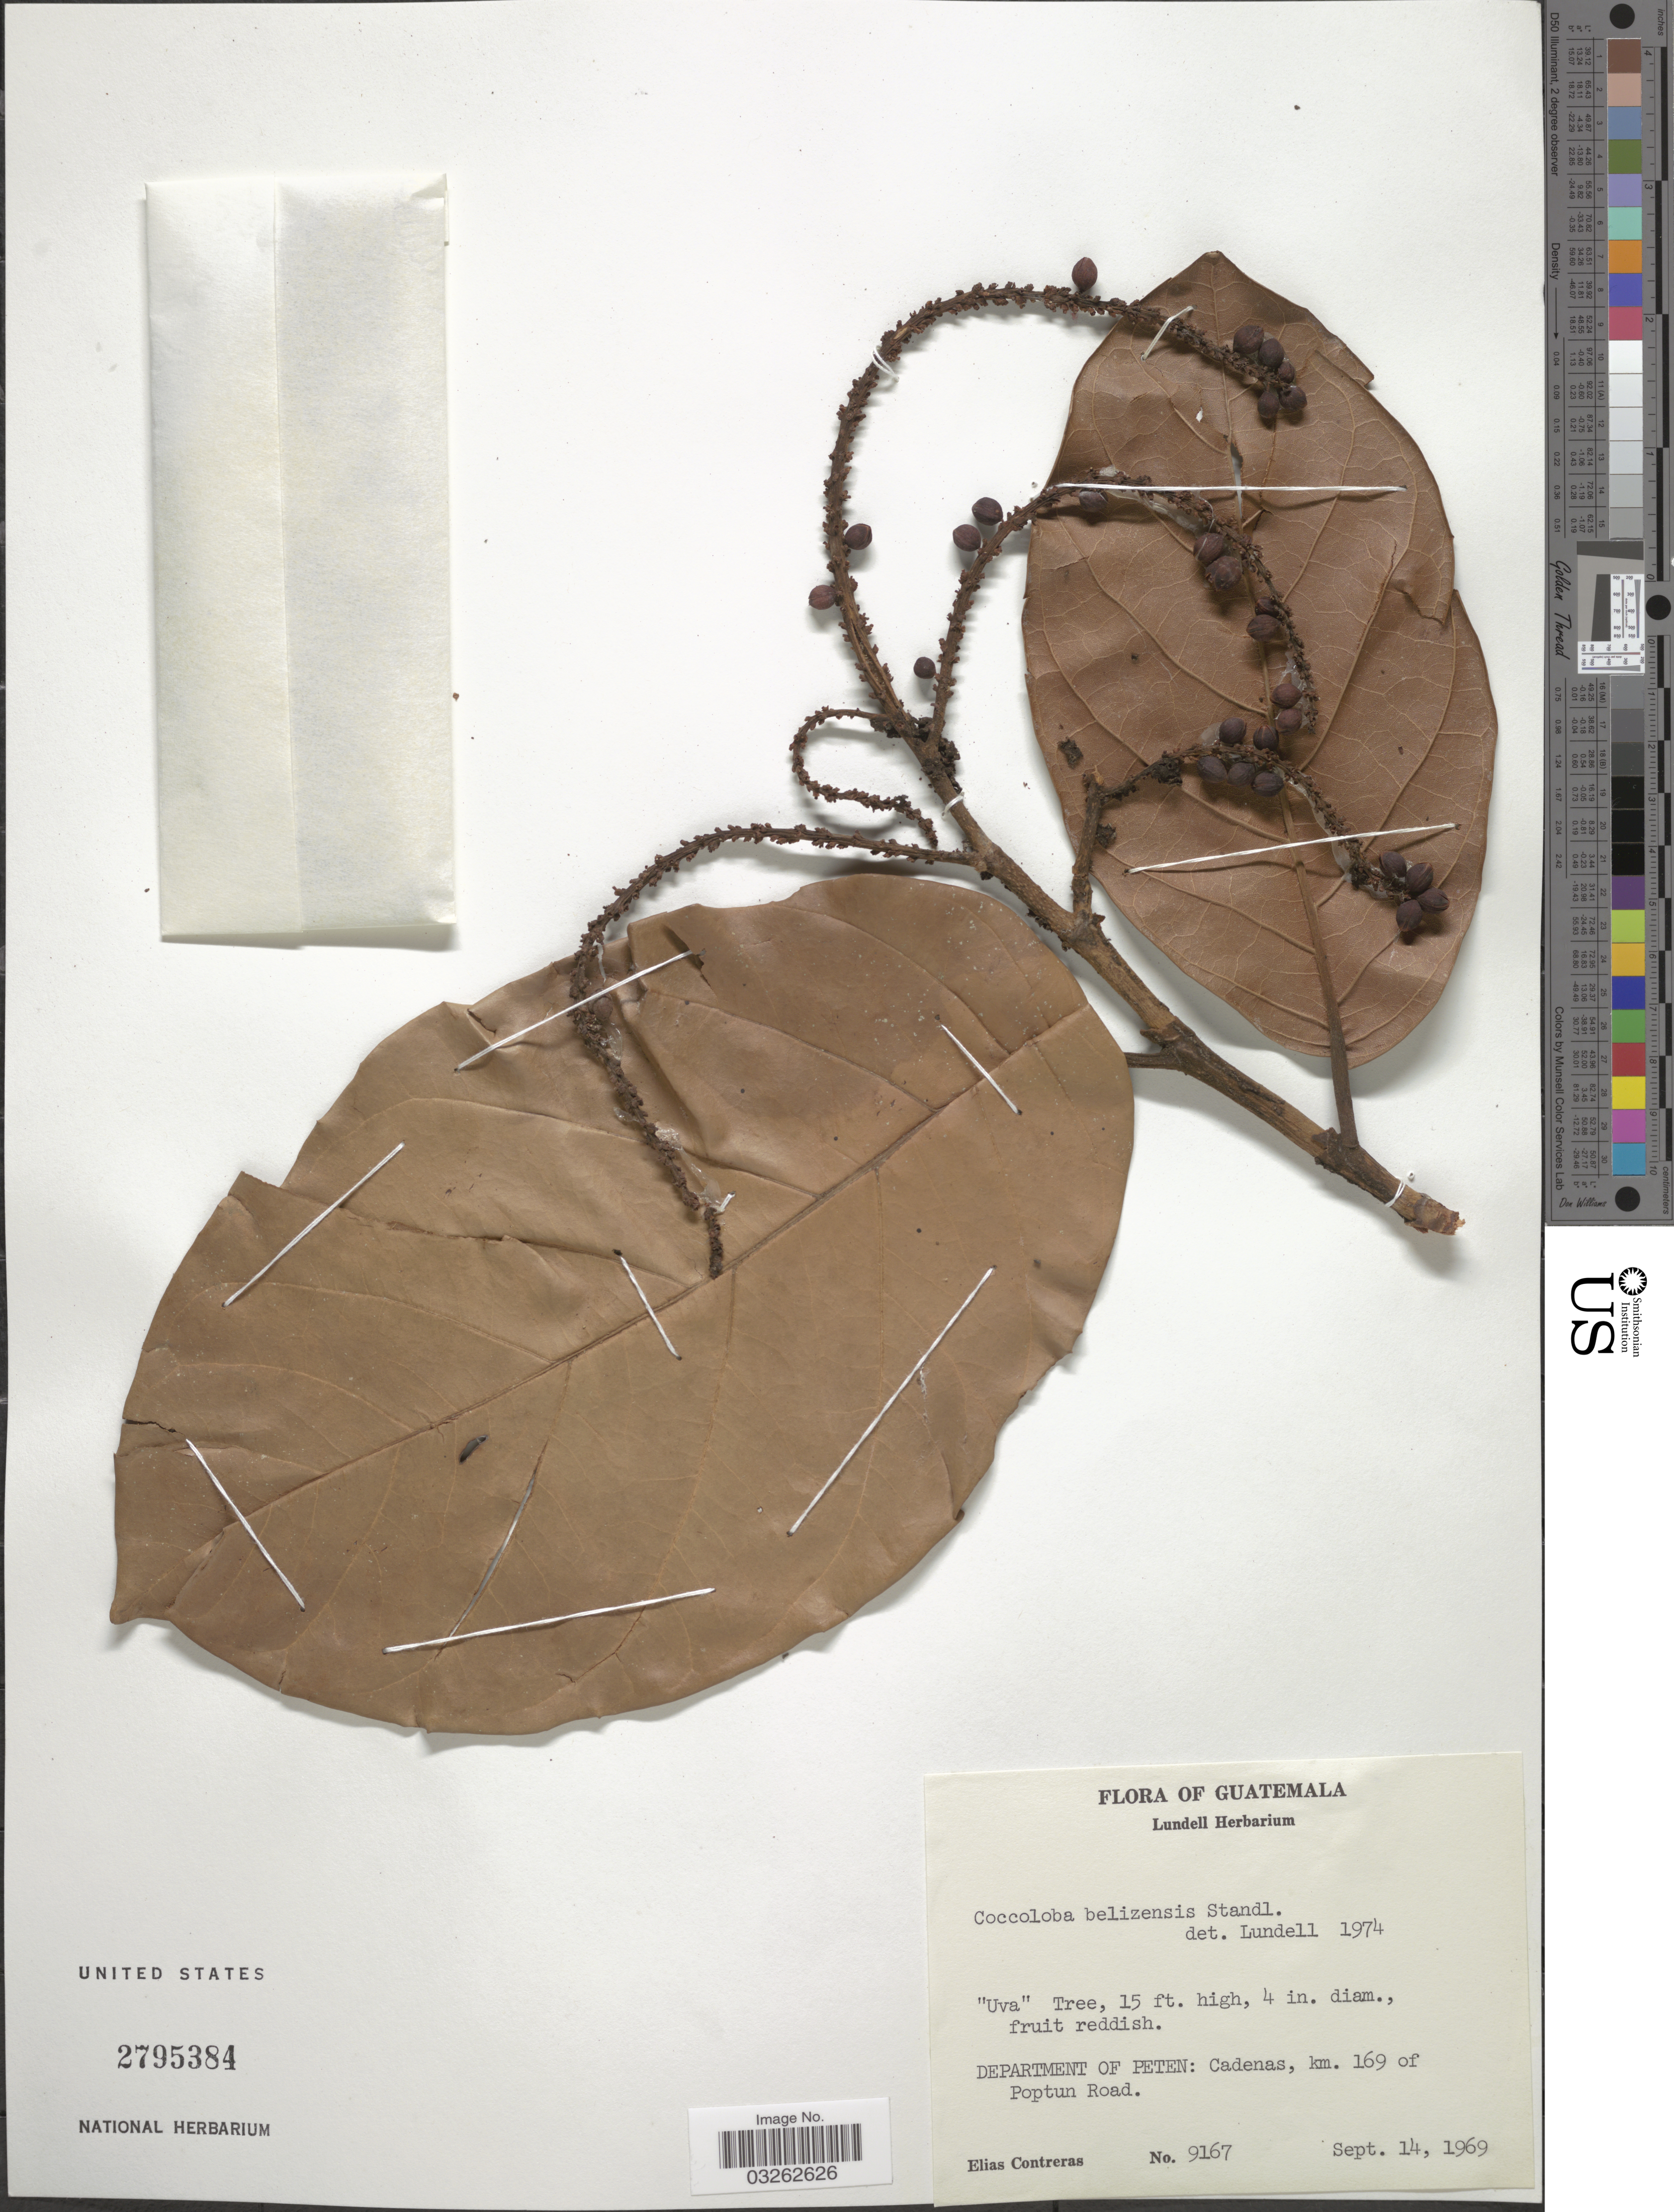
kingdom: Plantae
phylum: Tracheophyta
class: Magnoliopsida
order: Caryophyllales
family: Polygonaceae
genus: Coccoloba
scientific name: Coccoloba belizensis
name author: Standl.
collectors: E. Contreras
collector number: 9167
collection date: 1969-09-14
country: Guatemala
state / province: El Petén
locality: Department of Peten: Cadenas, km. 169 of Poptun Road.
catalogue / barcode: US 2795384